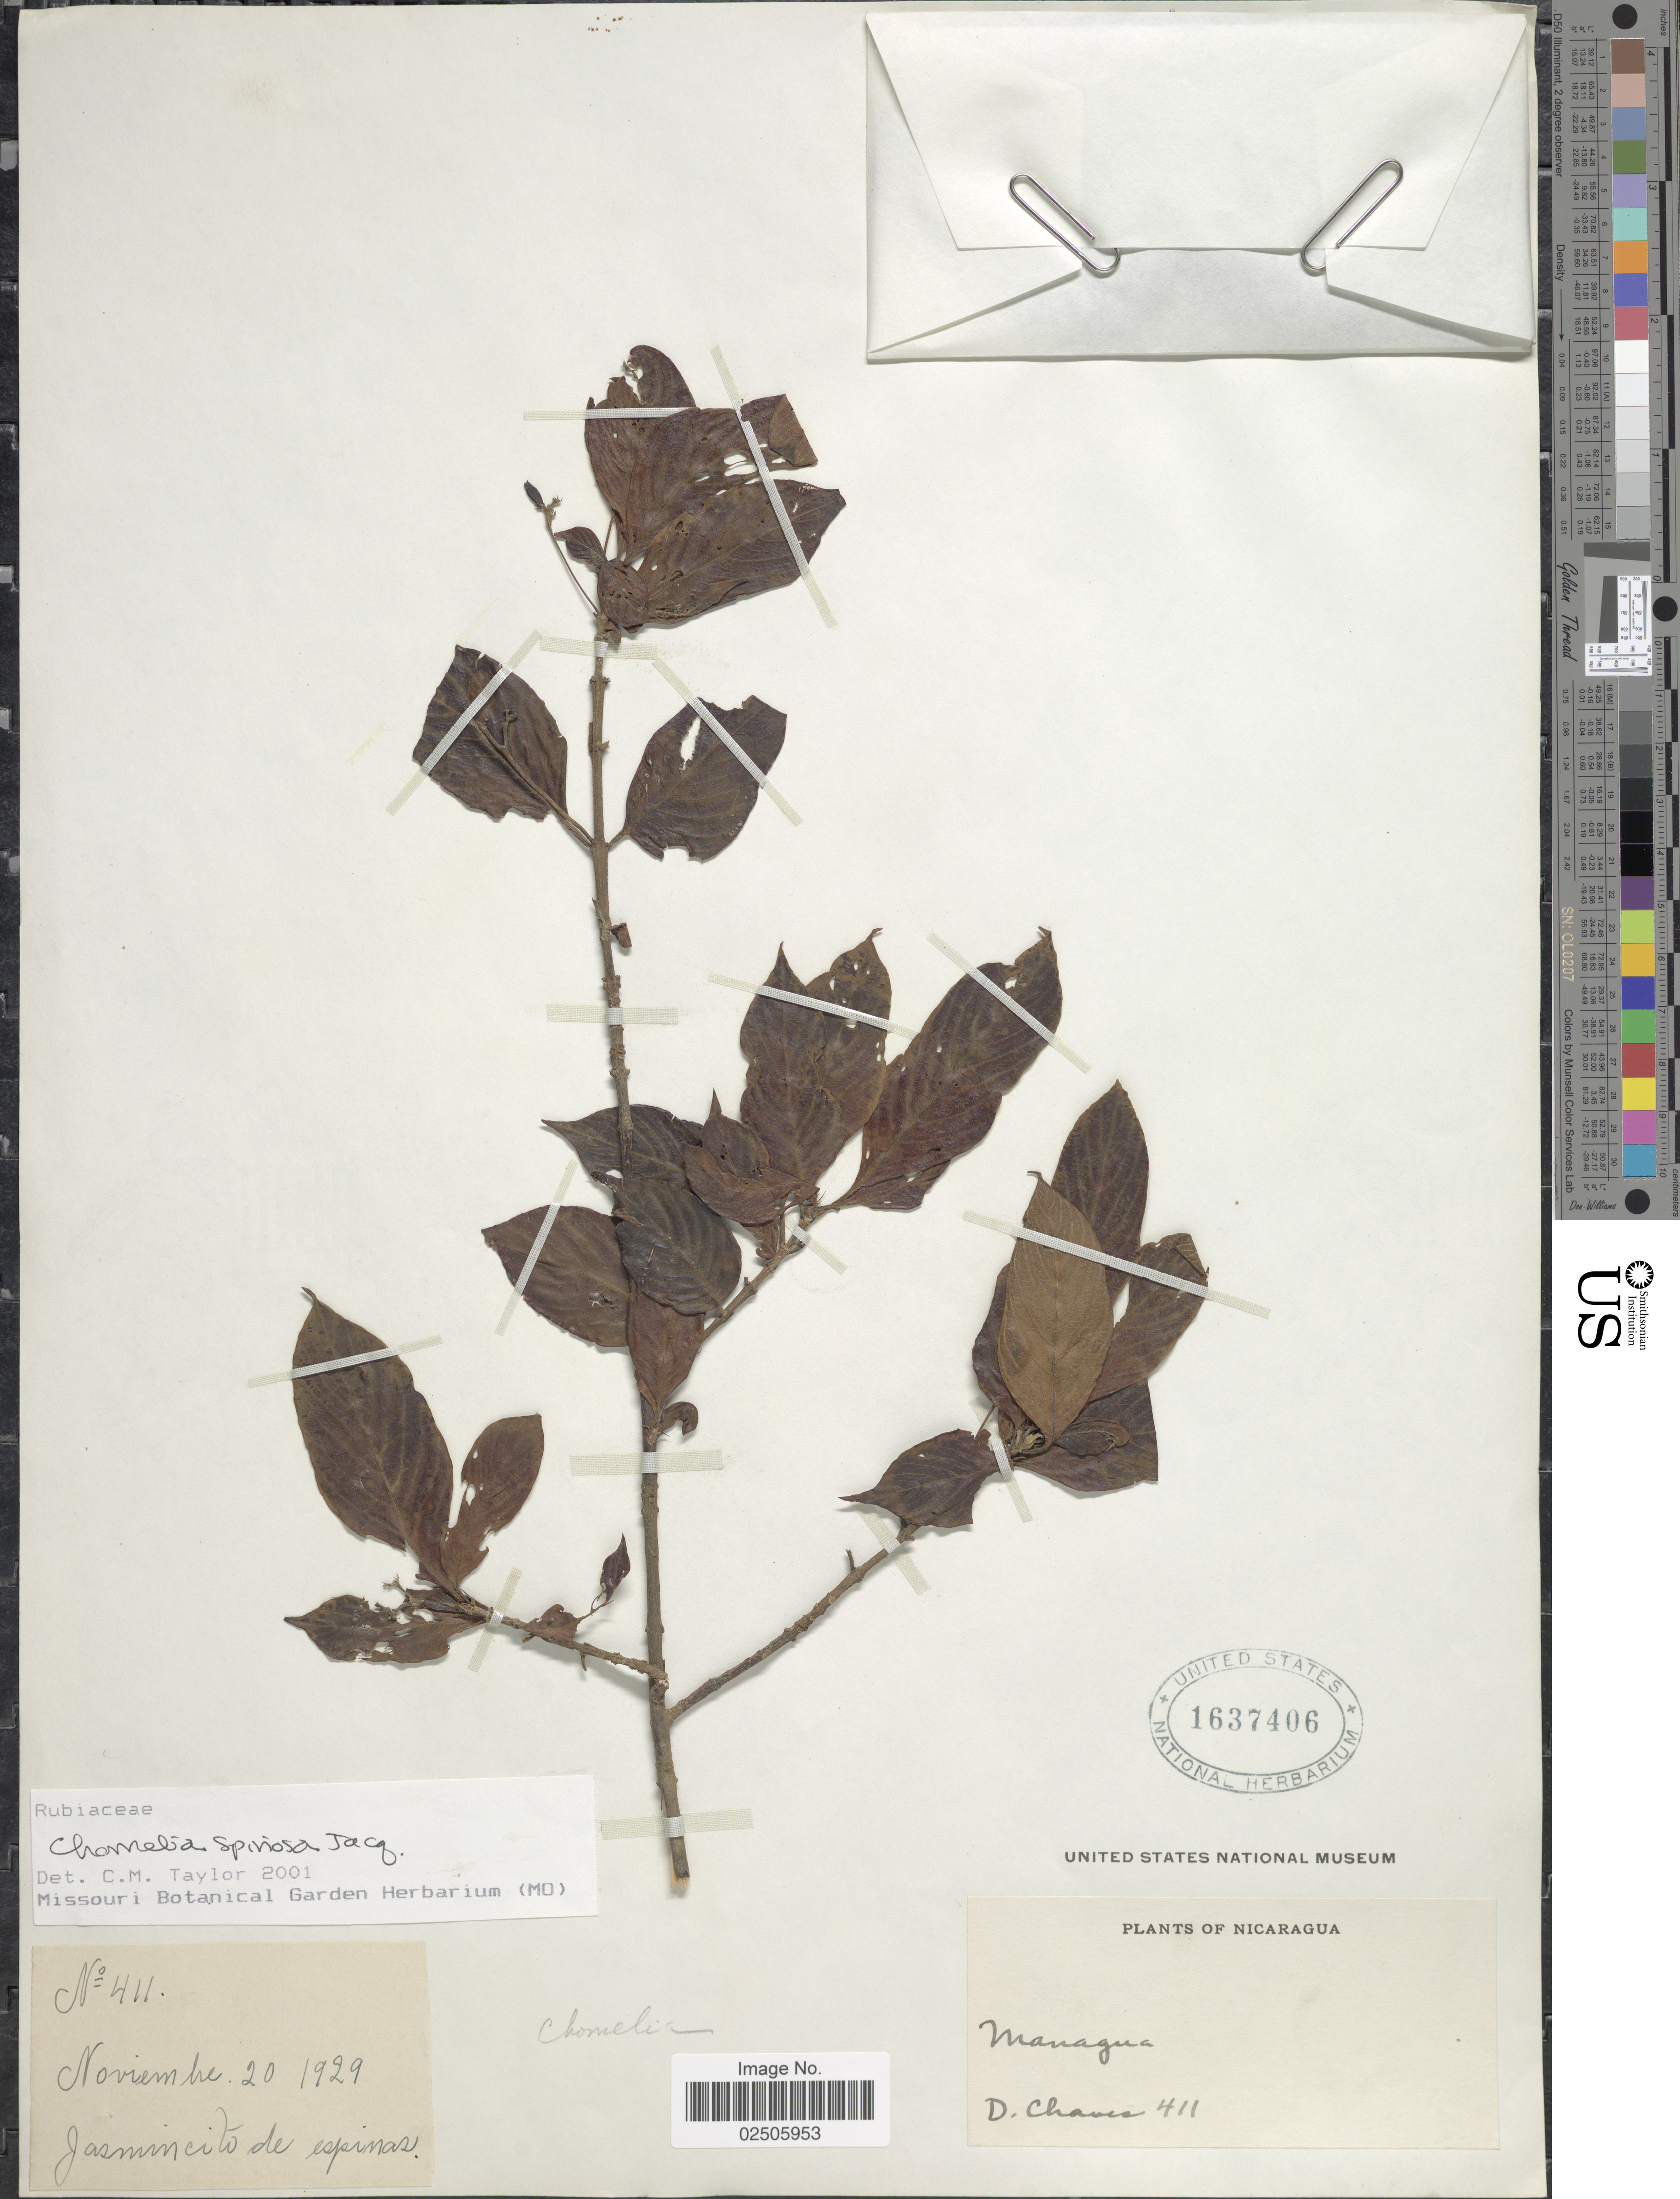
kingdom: Plantae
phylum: Tracheophyta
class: Magnoliopsida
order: Gentianales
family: Rubiaceae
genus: Chomelia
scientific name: Chomelia spinosa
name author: Jacq.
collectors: D. Chaves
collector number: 411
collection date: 1929-11-20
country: Nicaragua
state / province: Managua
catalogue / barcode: US 1637406